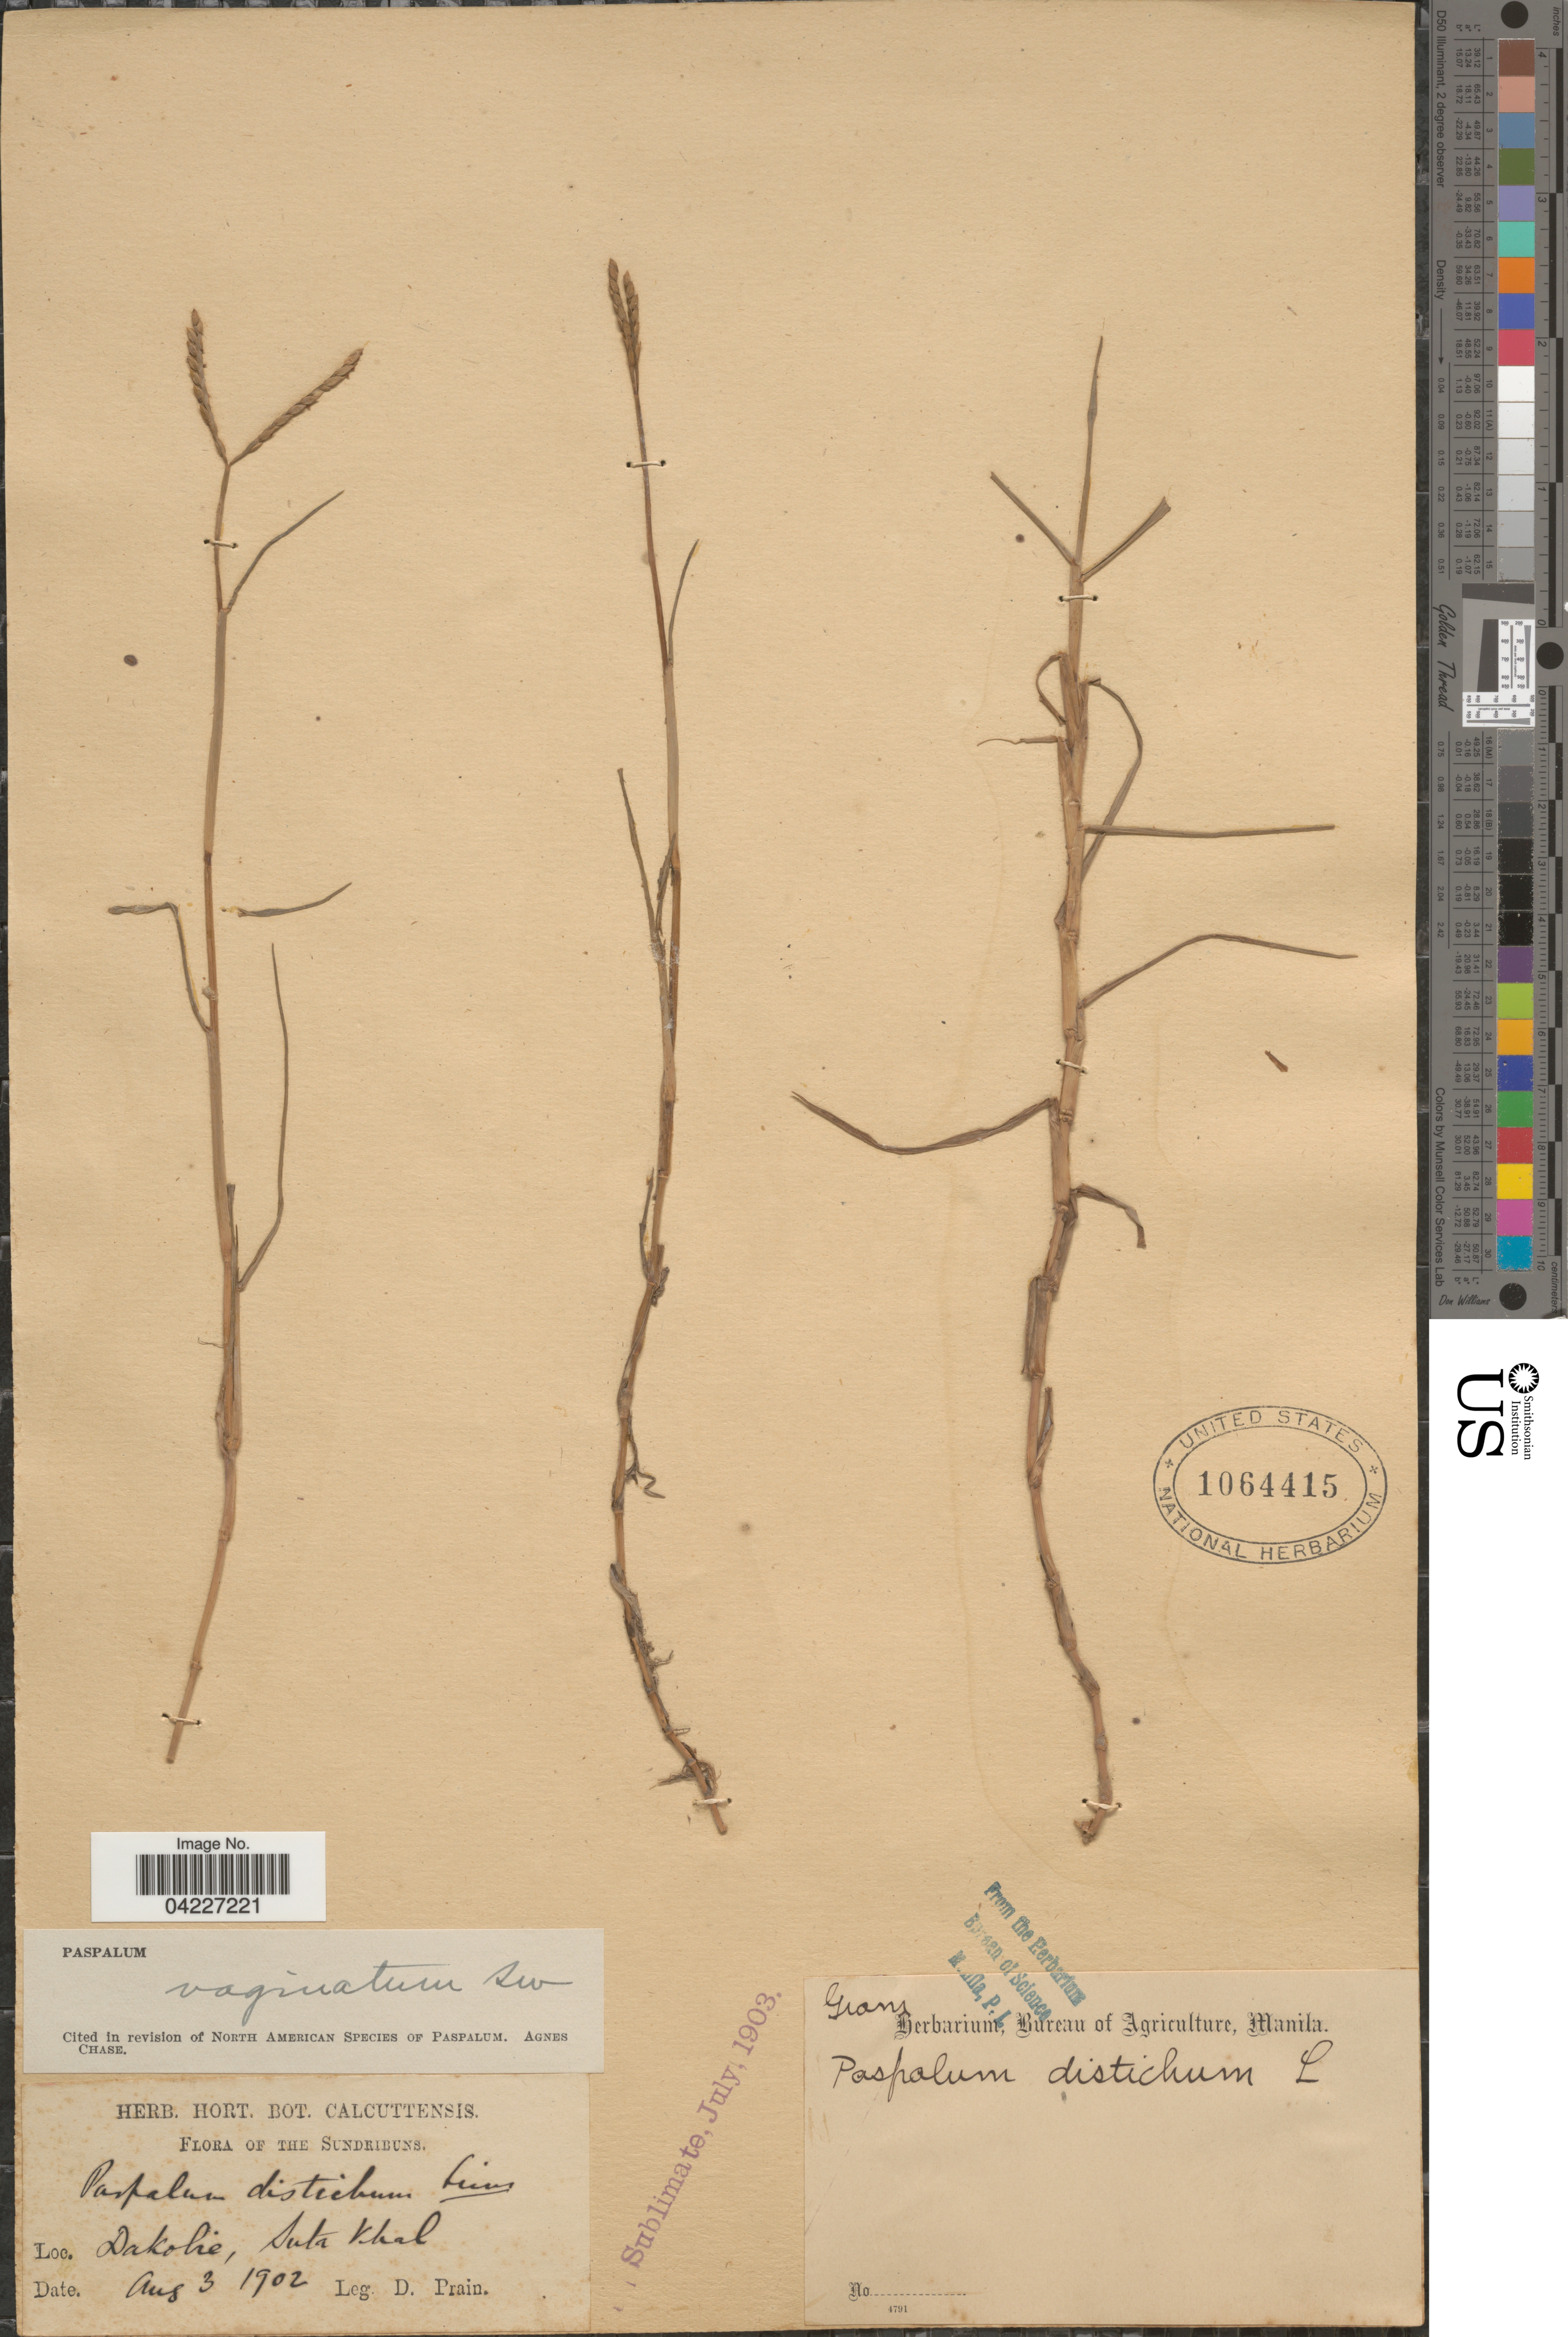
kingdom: Plantae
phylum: Tracheophyta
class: Liliopsida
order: Poales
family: Poaceae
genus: Paspalum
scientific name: Paspalum distichum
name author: L.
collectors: D. Prain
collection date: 1902-08-03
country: India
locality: The Sundribuns. Dakolie, Suta Khal.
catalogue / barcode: US 1064415